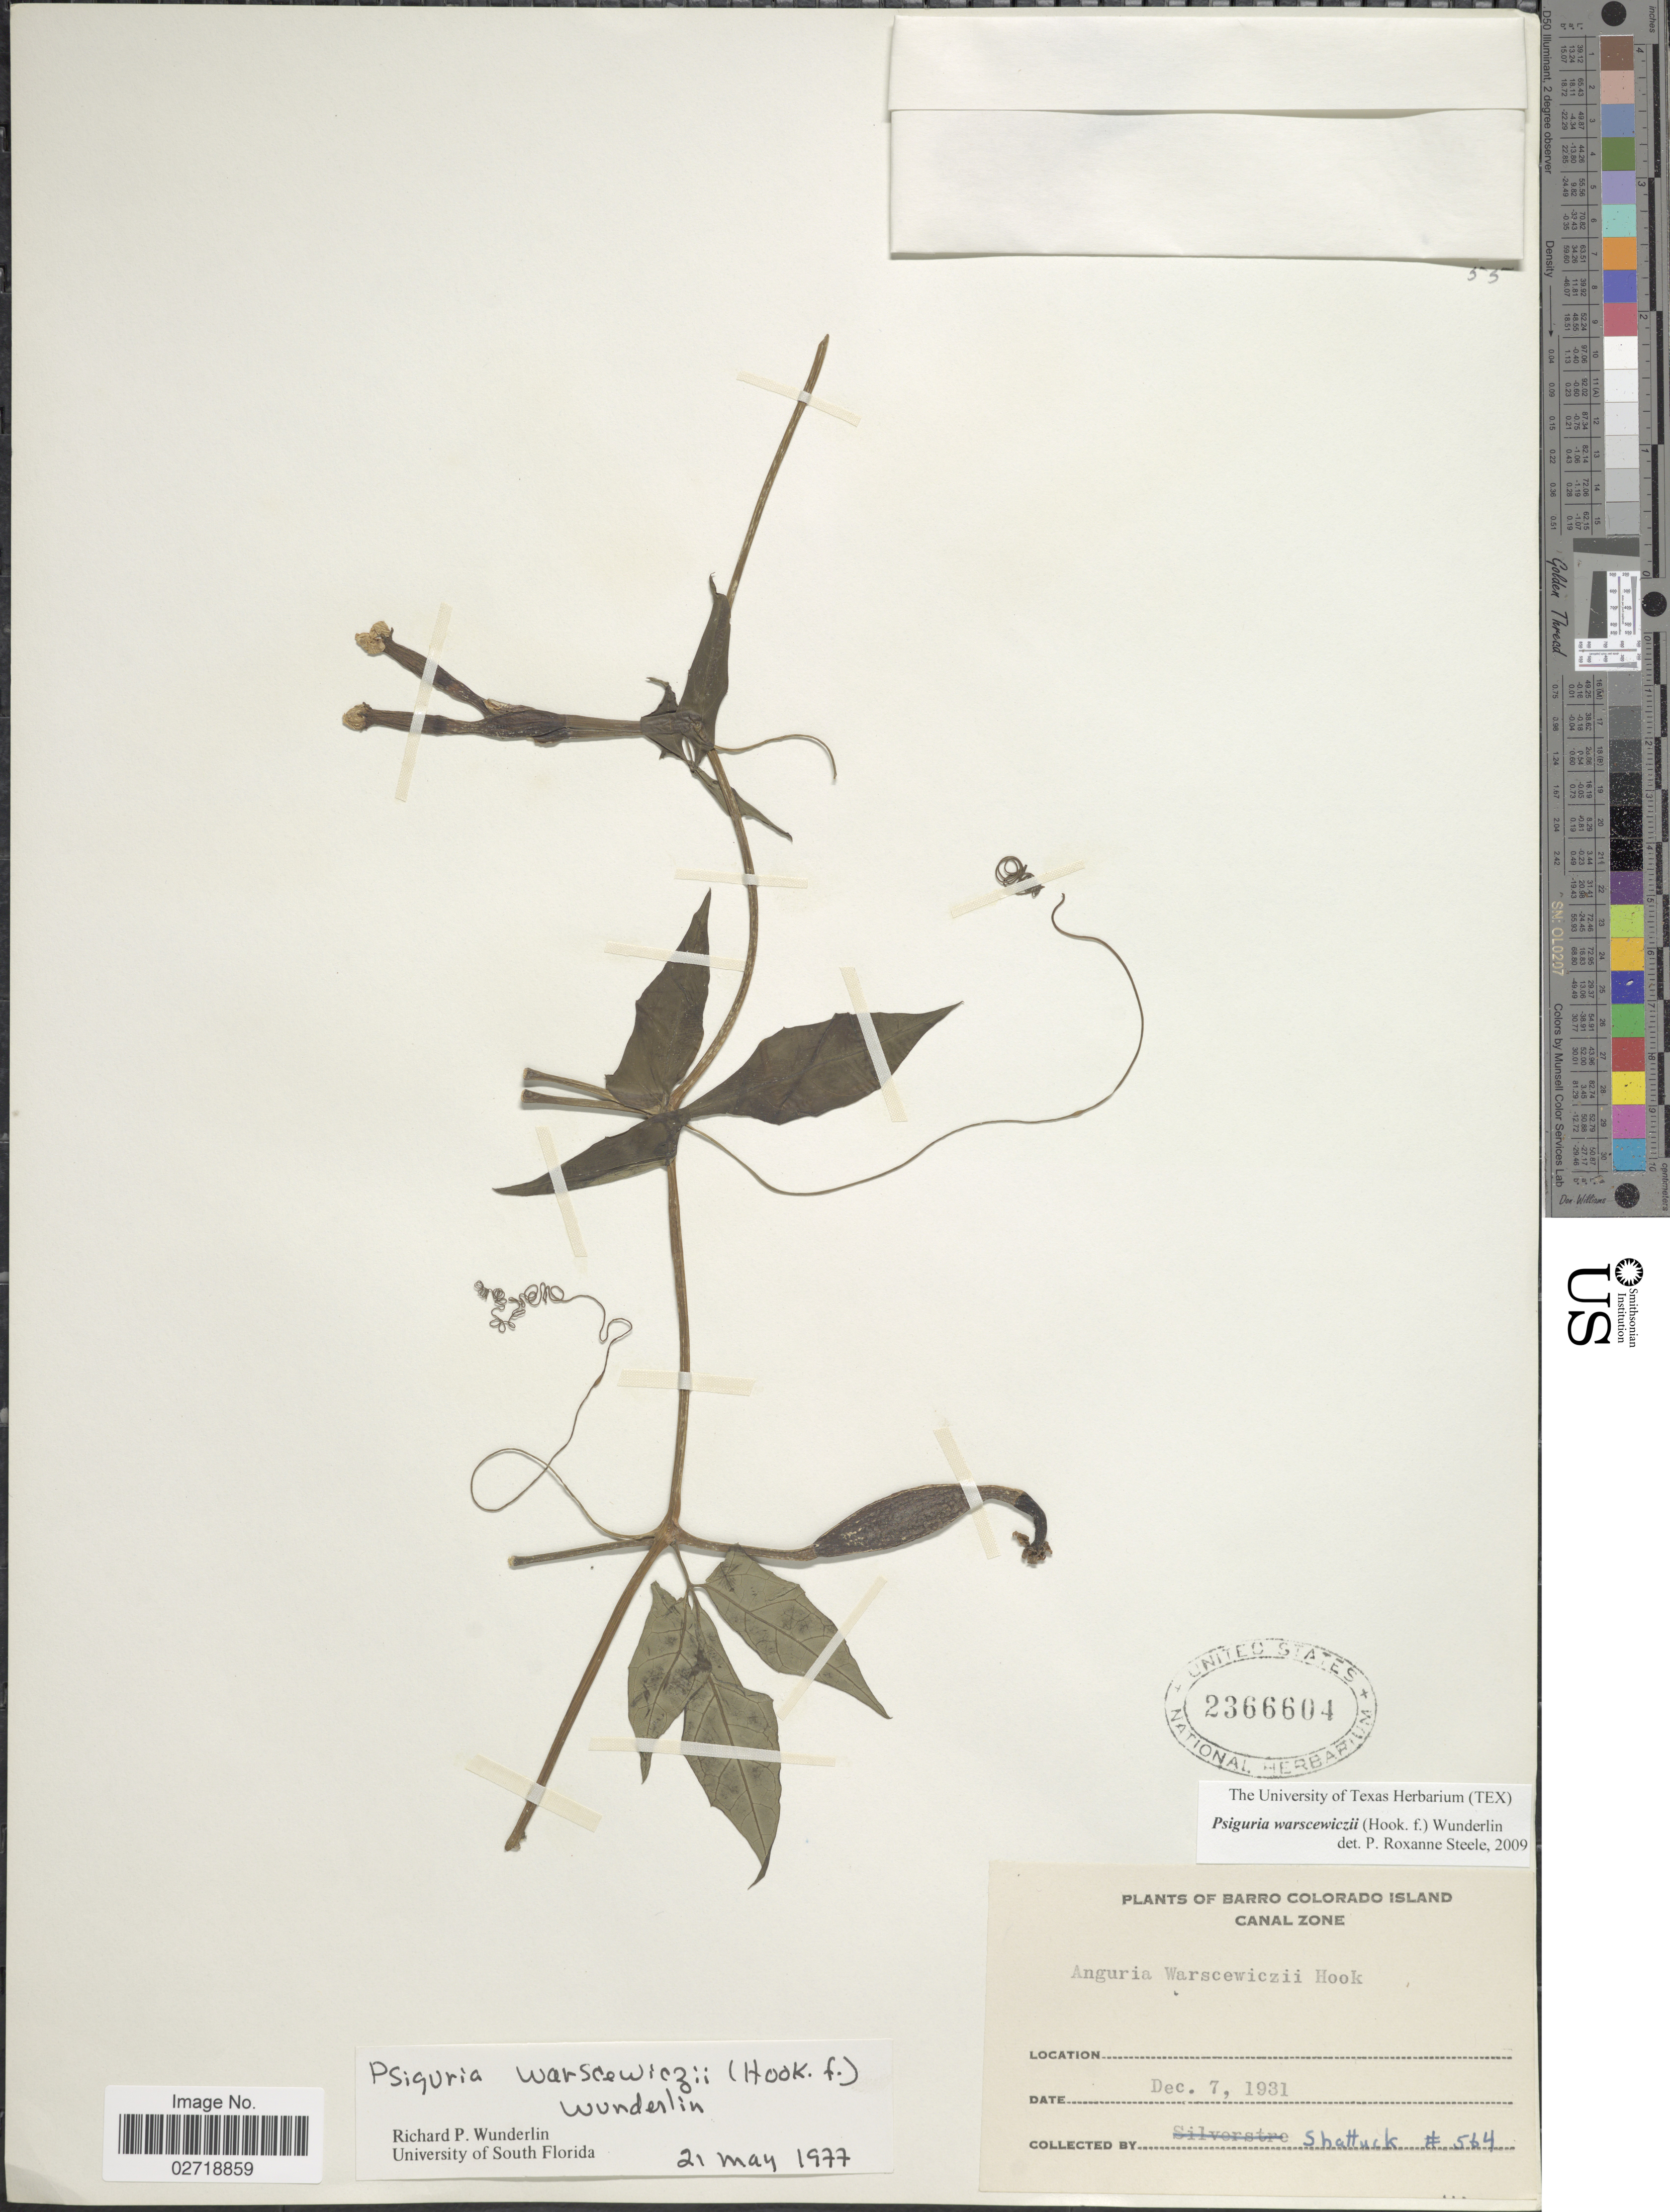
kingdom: Plantae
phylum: Tracheophyta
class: Magnoliopsida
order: Cucurbitales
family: Cucurbitaceae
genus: Psiguria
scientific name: Psiguria warscewiczii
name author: (Hook. f.) Wunderlin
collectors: Shattuck, --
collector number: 564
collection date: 1931-12-07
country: Panama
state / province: Panamá Oeste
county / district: Canal Zone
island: Barro Colorado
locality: Barro Colorado Island. Canal Zone.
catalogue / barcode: US 2366604